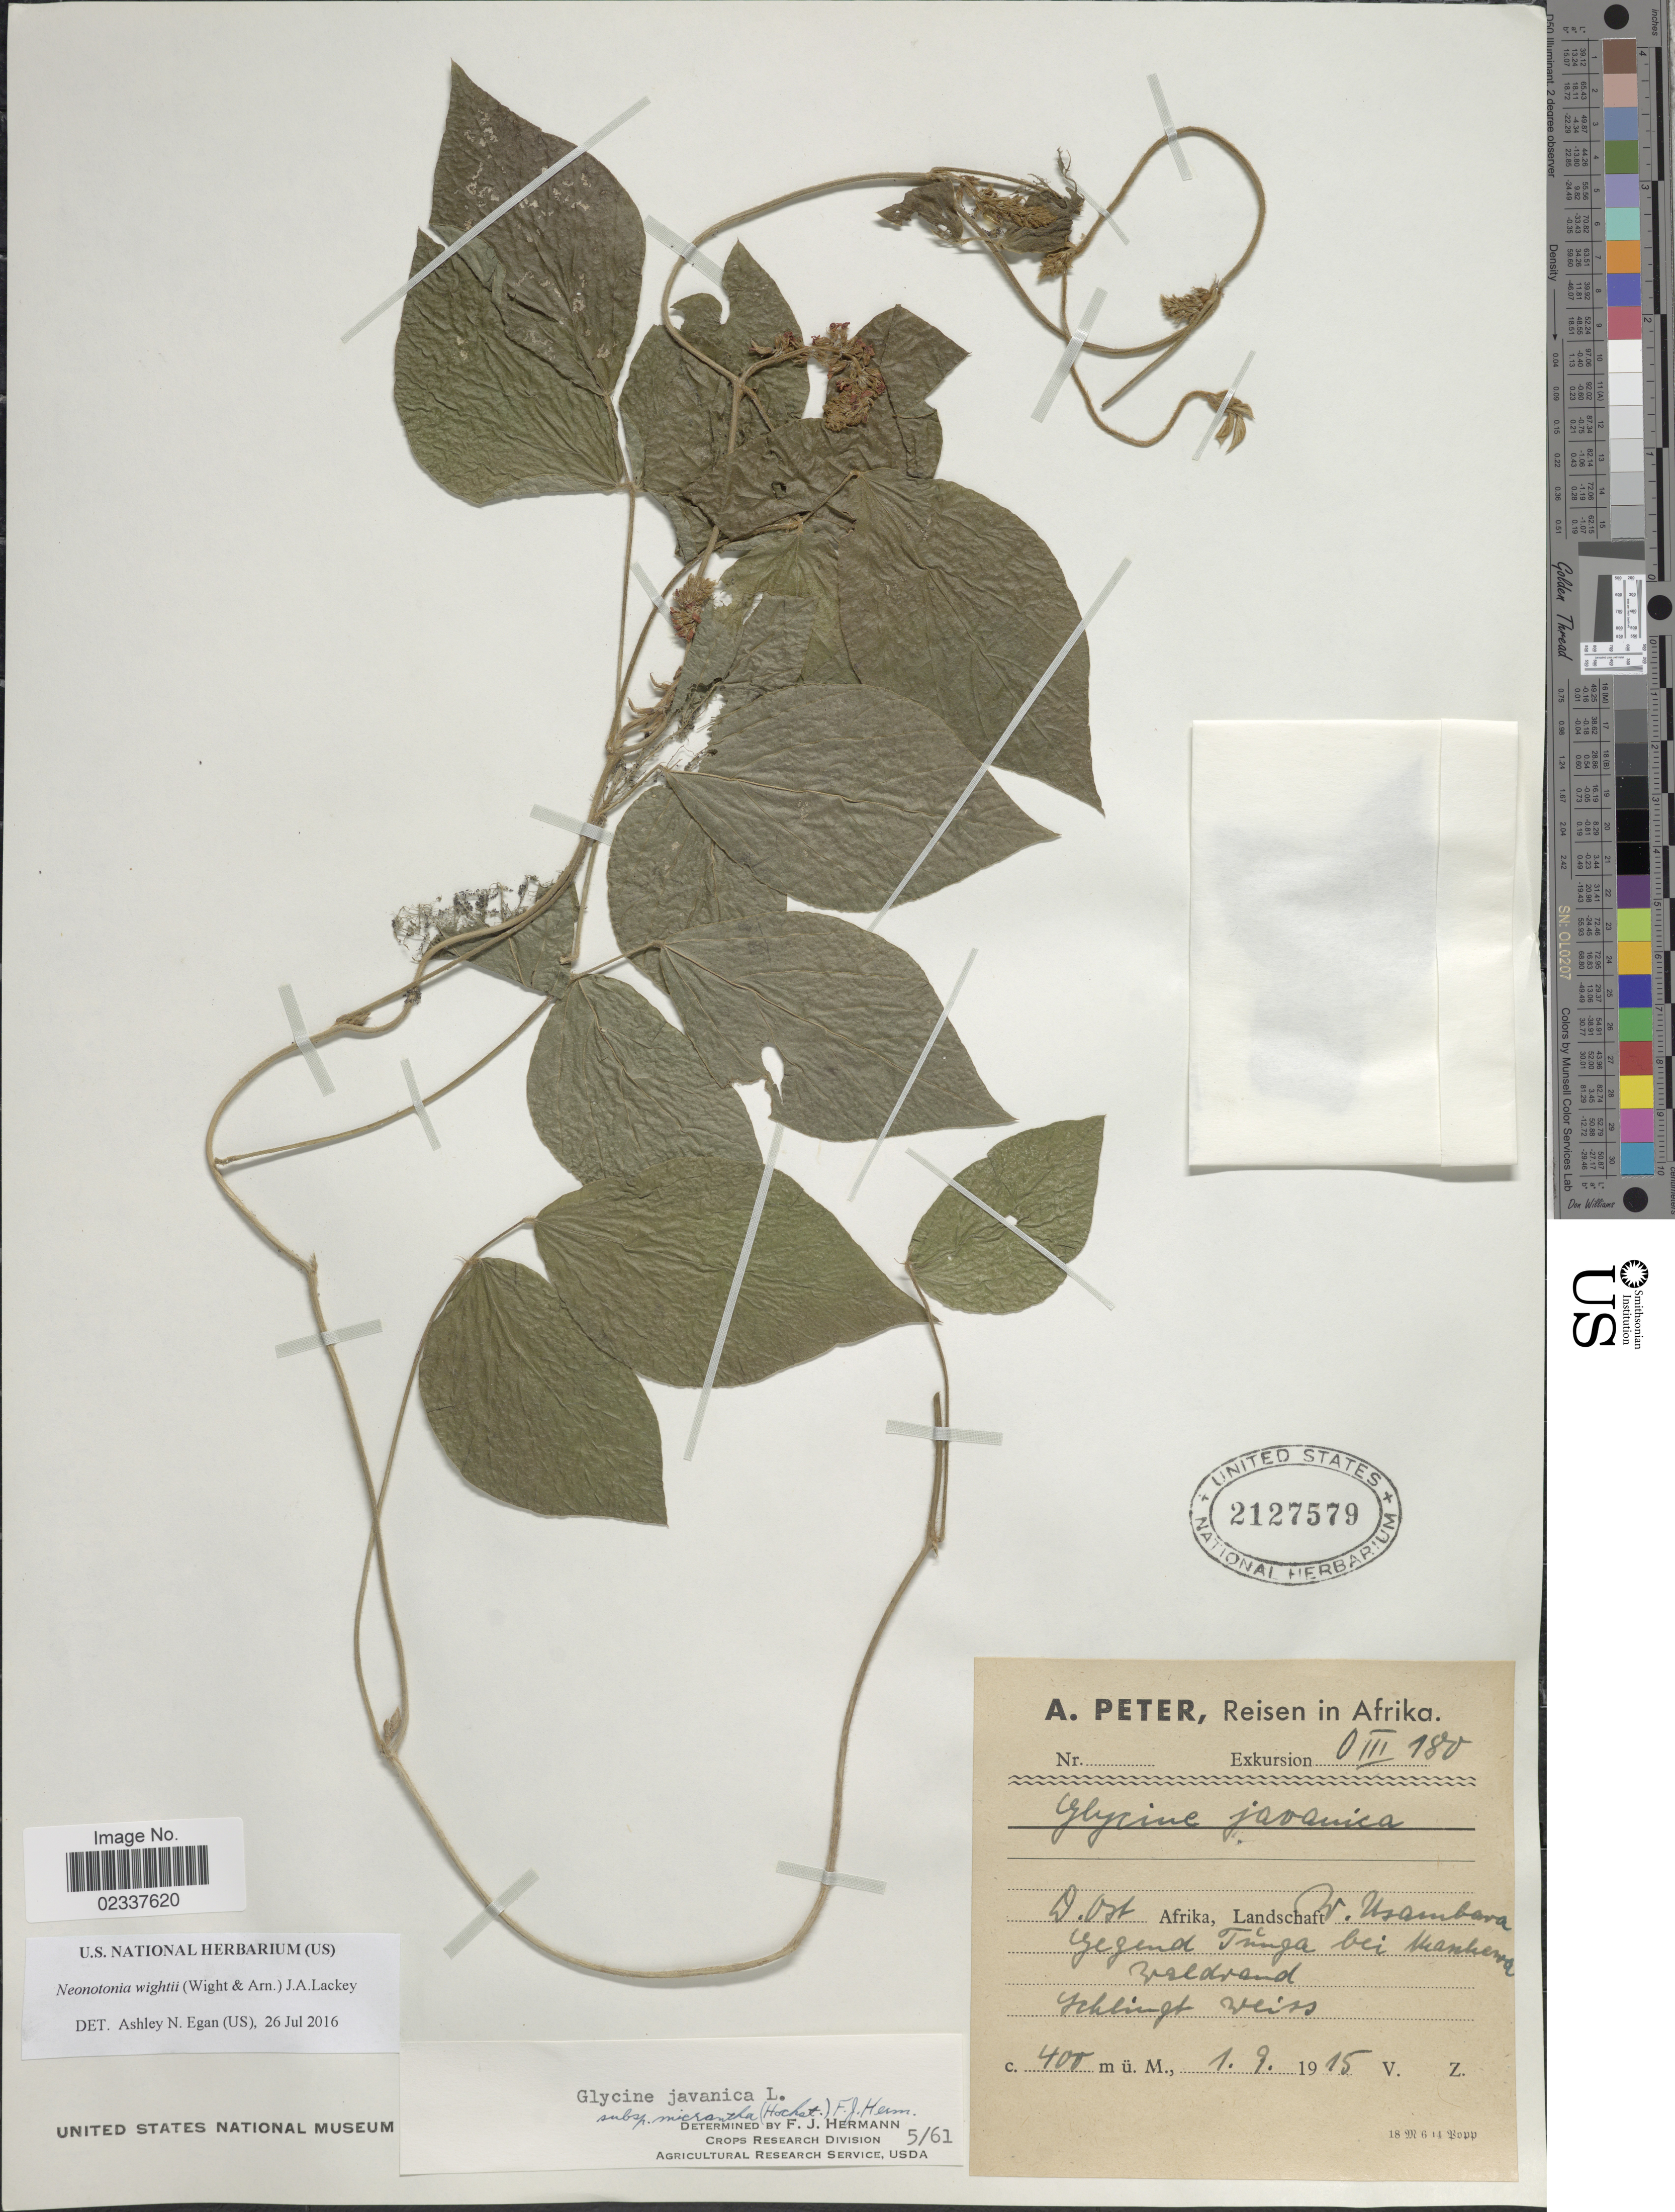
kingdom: Plantae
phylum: Tracheophyta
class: Magnoliopsida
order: Fabales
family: Fabaceae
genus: Neonotonia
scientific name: Neonotonia wightii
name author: (Arn.) J.A. Lackey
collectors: A. Peter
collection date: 1915-09-01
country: Tanzania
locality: D. Ost Afrika, Landschaft W. Usambara. Gegend Tanga bei Mashewa, Waldrand.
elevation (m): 400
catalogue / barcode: US 2127579